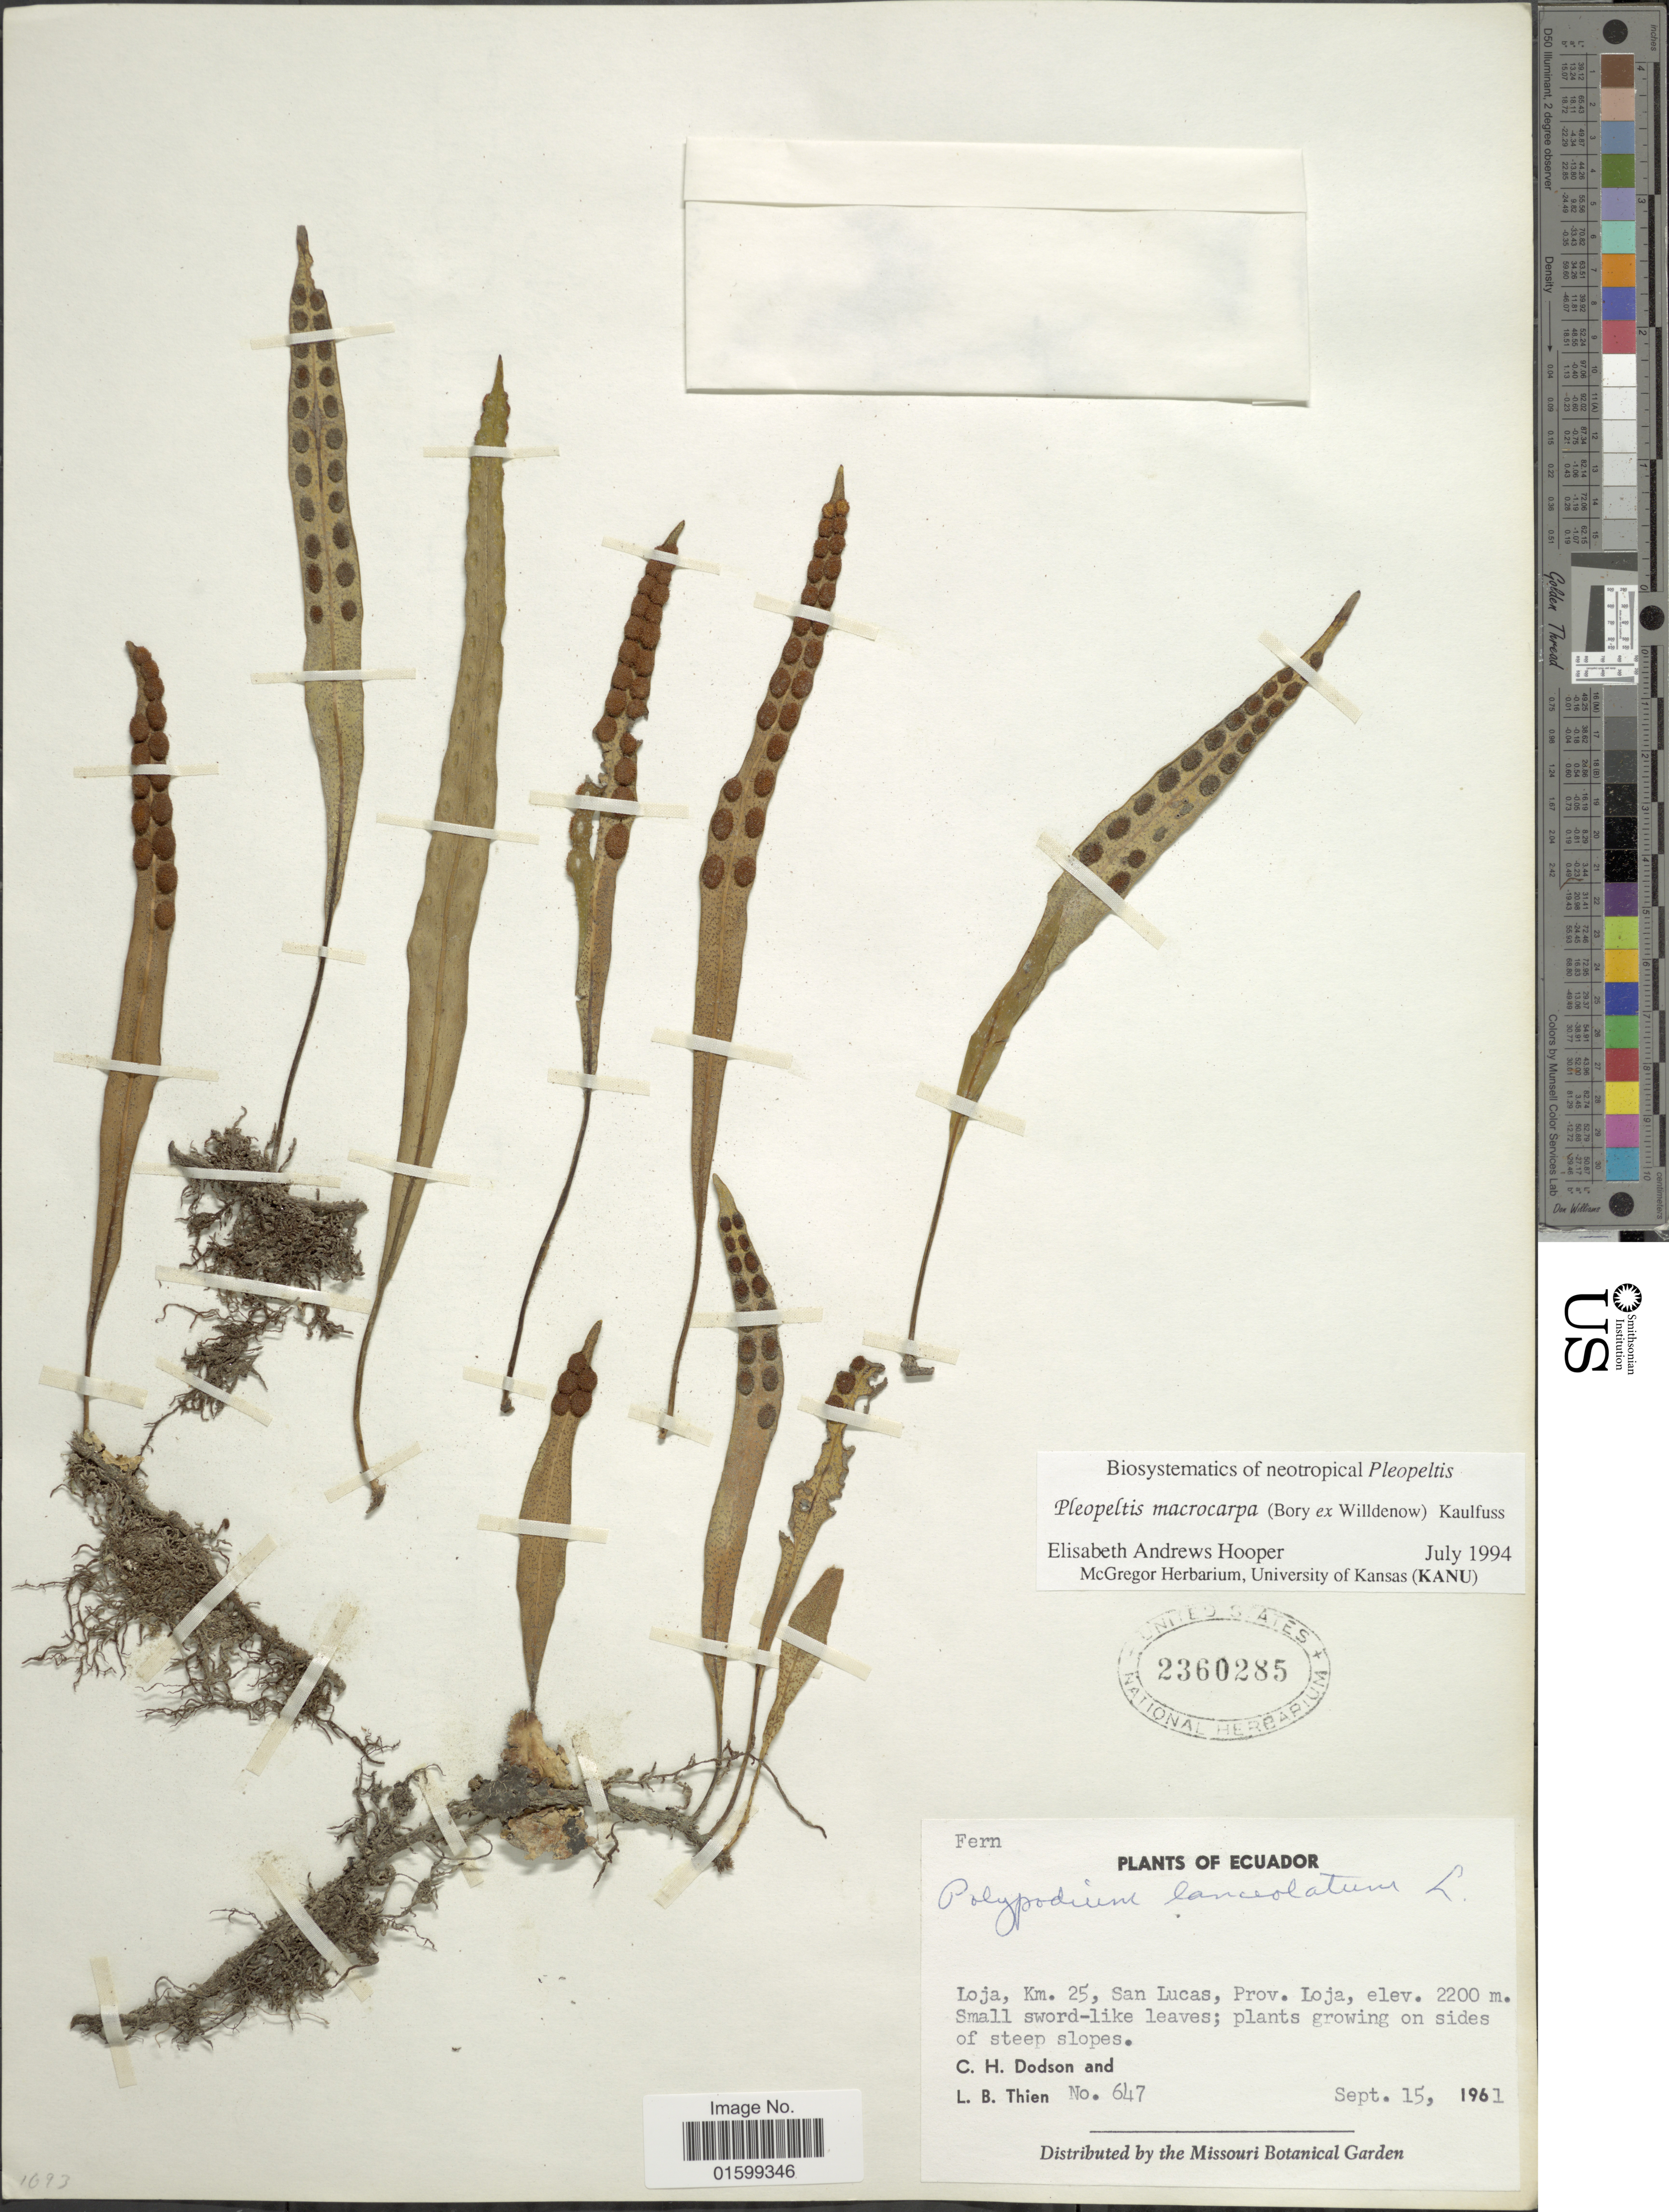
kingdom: Plantae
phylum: Tracheophyta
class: Polypodiopsida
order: Polypodiales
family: Polypodiaceae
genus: Pleopeltis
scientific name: Pleopeltis macrocarpa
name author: (Bory ex Willd.) Kaulf.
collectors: C. H. Dodson & L. Thien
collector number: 647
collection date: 1961-09-15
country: Ecuador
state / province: Loja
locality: Km. 25,San Lucas, small sword-like leaves; plants growing on sides of steep slopes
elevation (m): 2200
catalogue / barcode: US 2360285